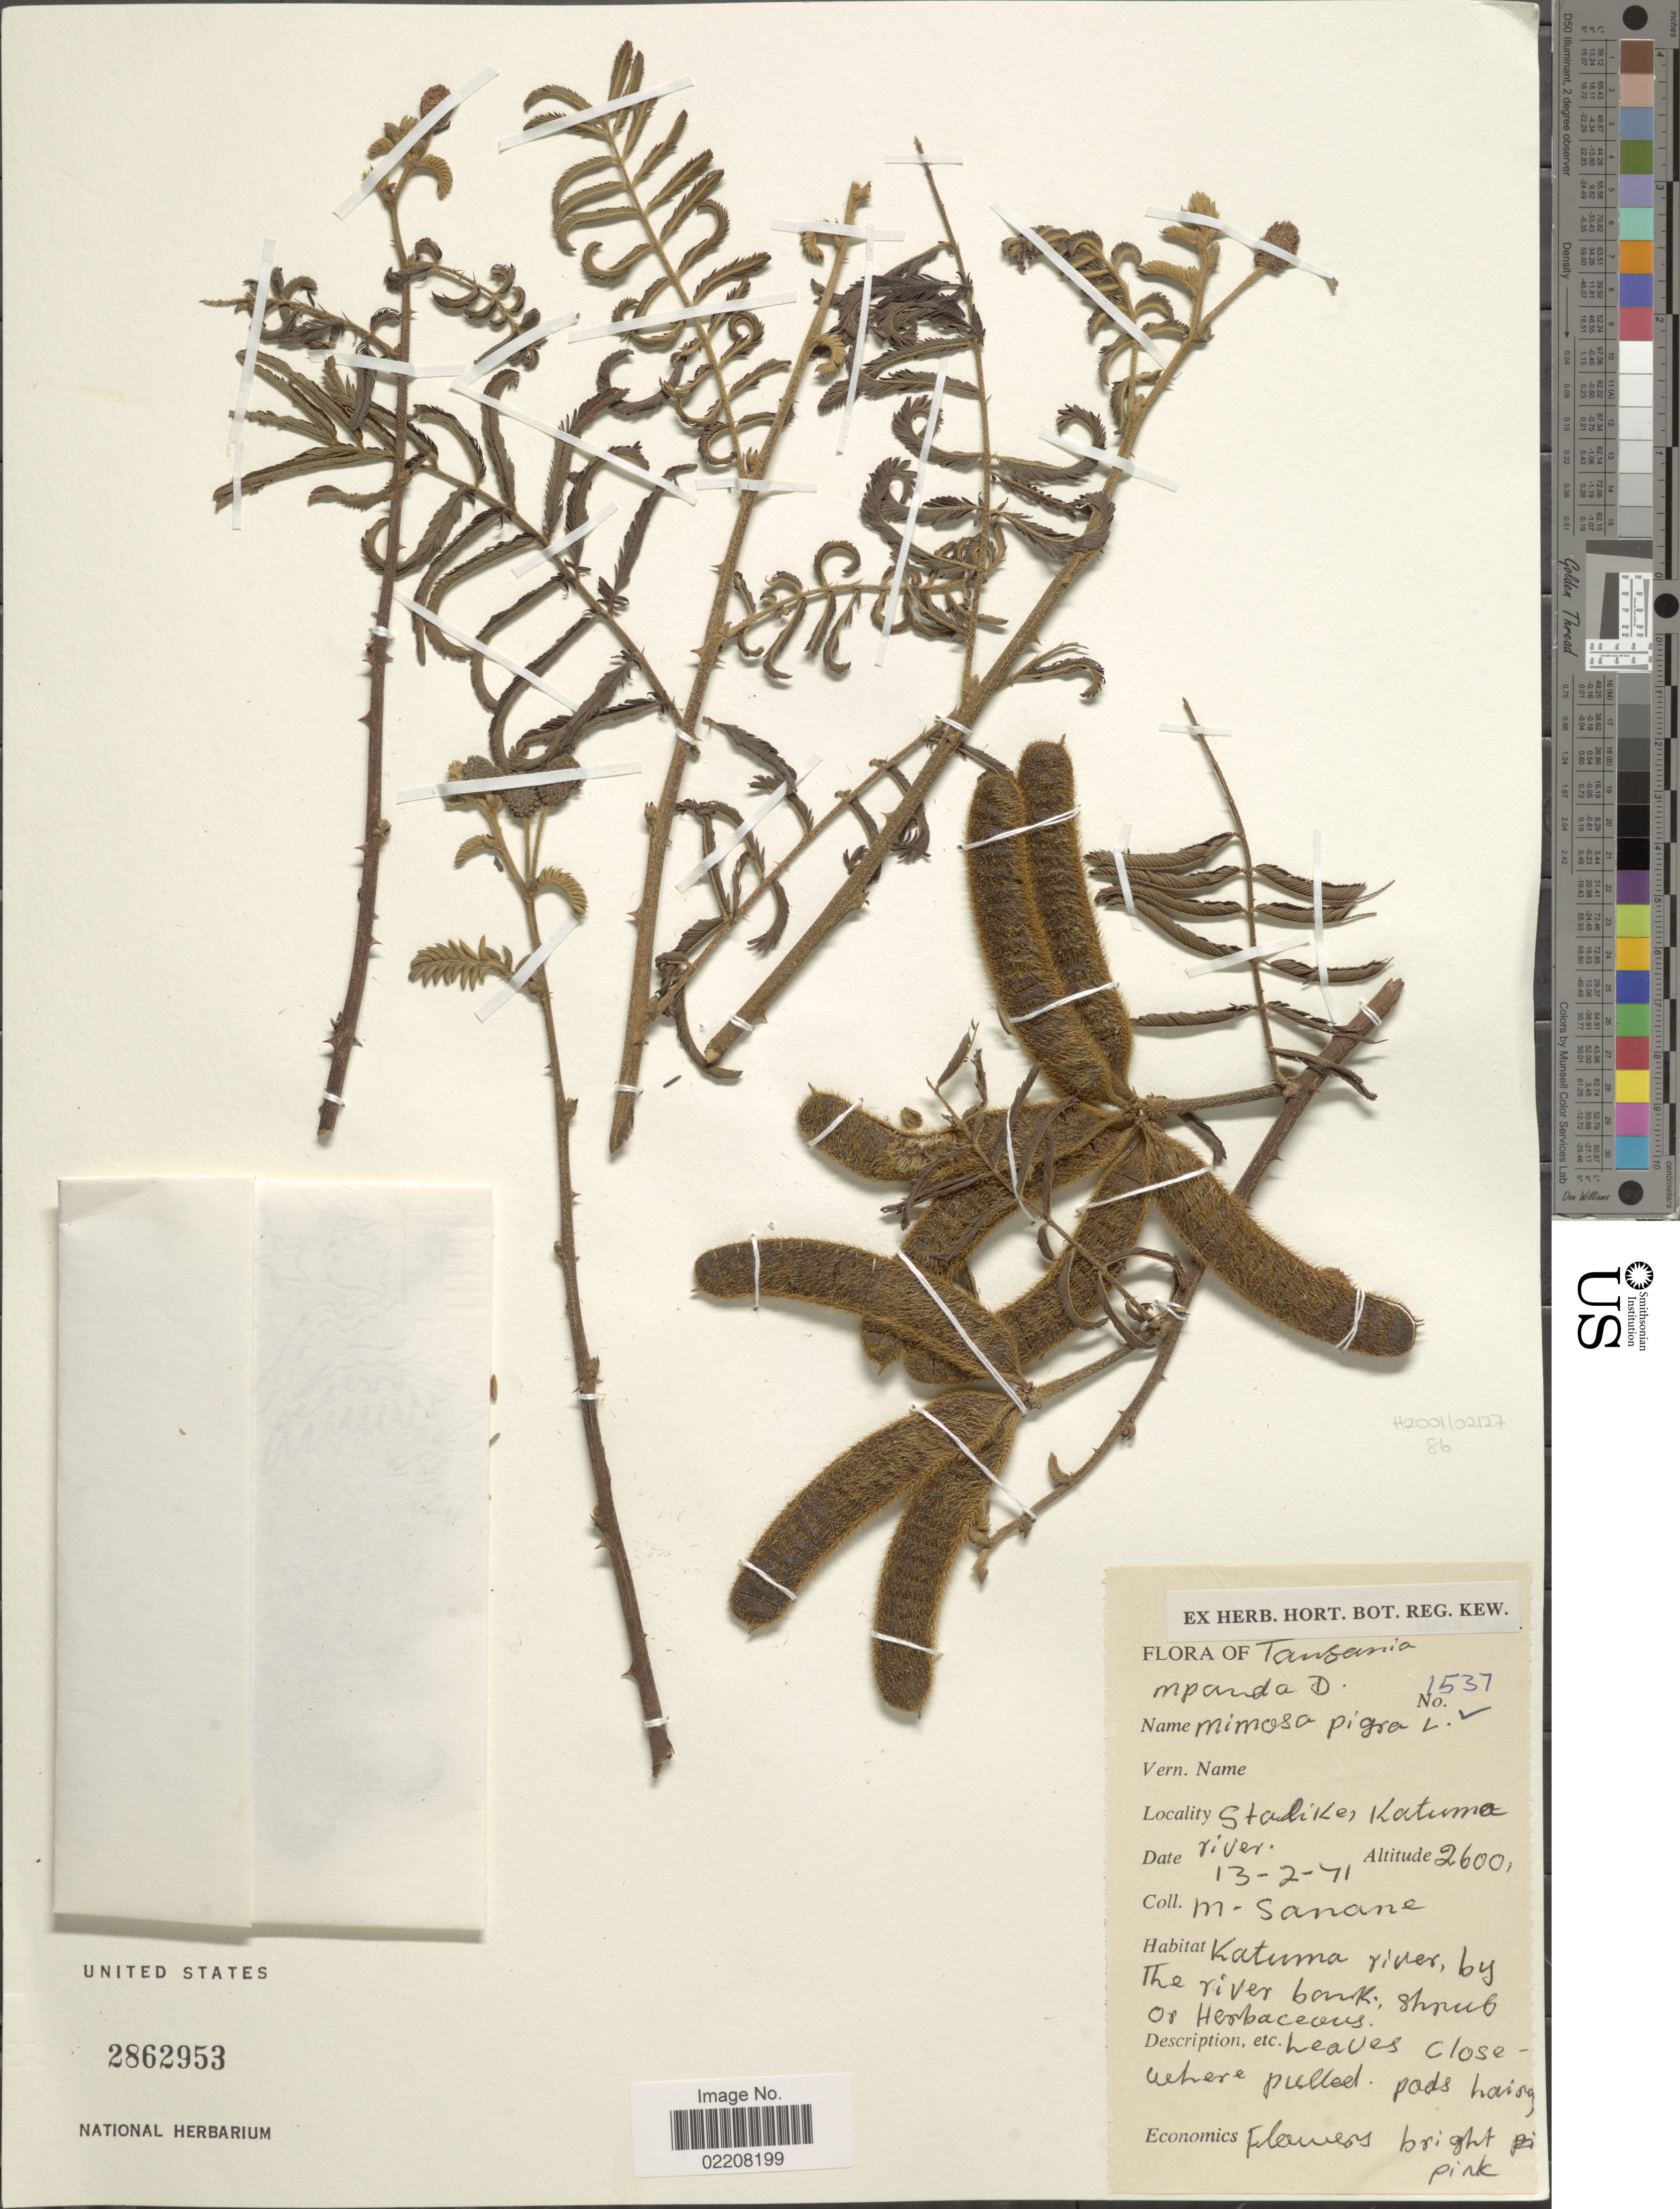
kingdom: Plantae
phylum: Tracheophyta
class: Magnoliopsida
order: Fabales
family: Fabaceae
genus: Mimosa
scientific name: Mimosa pigra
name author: L.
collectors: M. Sanane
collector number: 1537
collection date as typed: Transcribed d/m/y: 13/2/71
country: Tanzania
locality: Stalike, Katuma river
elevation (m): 792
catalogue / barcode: US 2862953